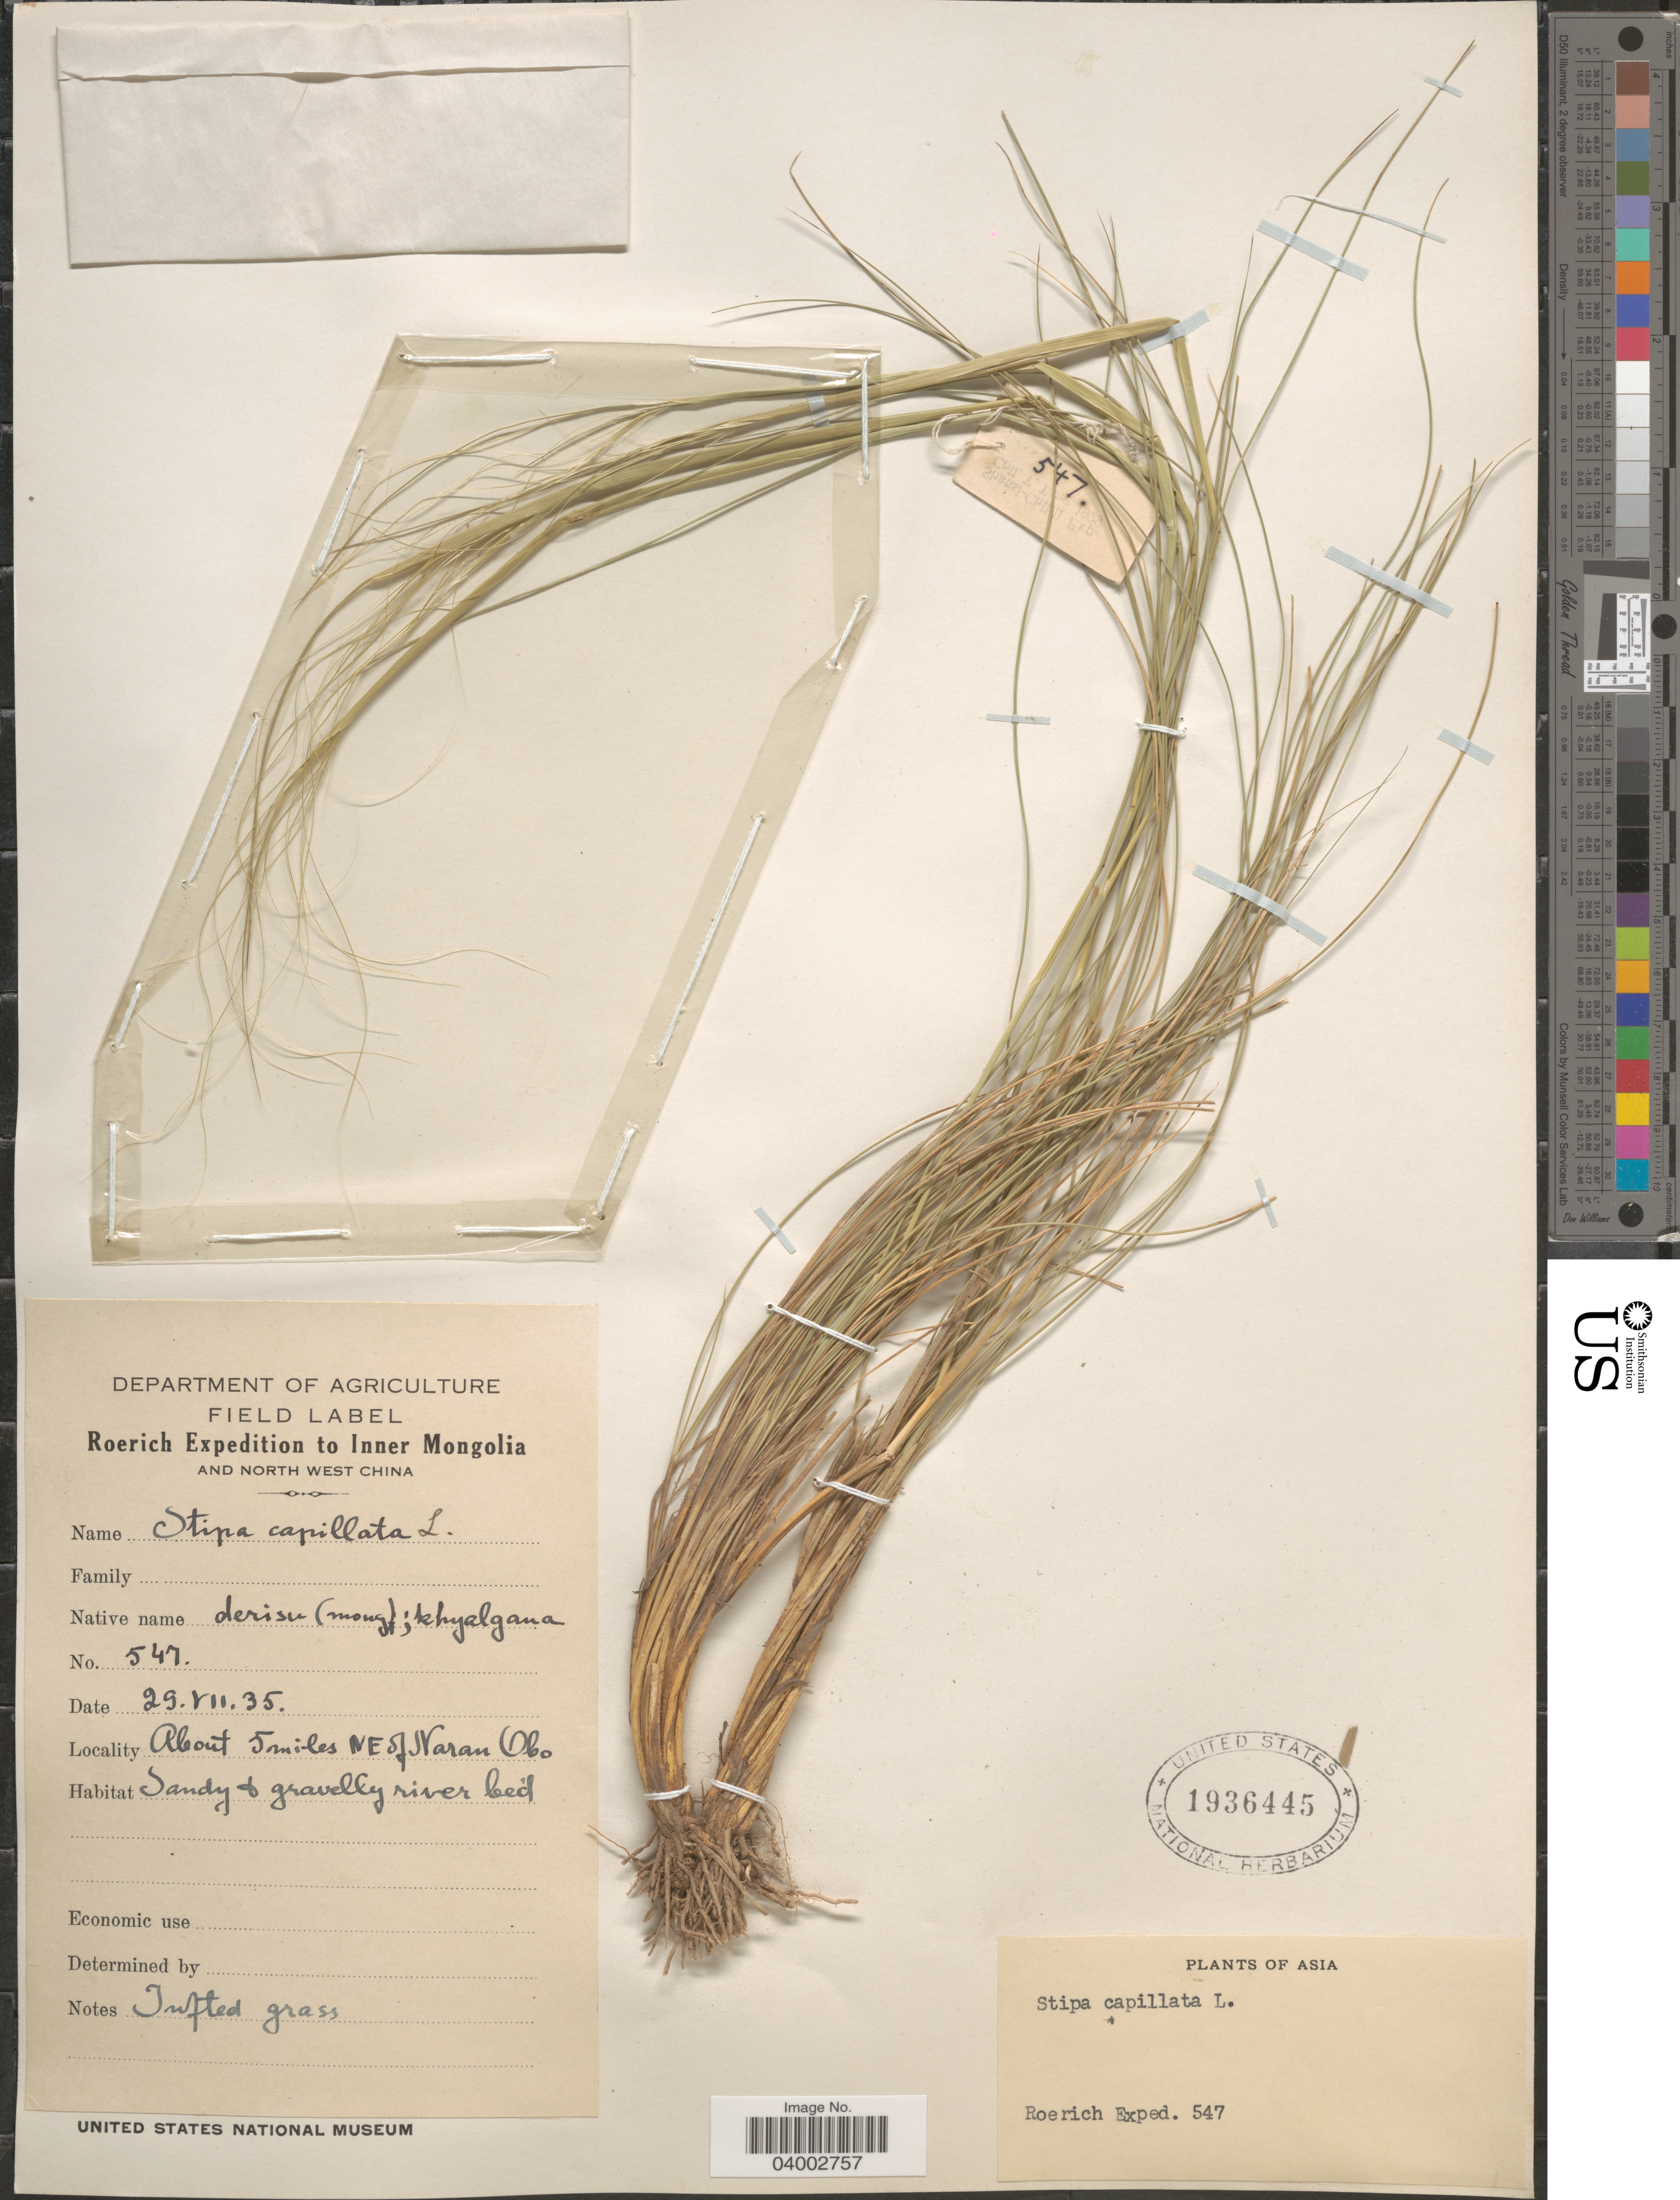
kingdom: Plantae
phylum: Tracheophyta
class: Liliopsida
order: Poales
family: Poaceae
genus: Stipa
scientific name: Stipa capillata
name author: L.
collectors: Roerich Expedition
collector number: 547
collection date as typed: Transcribed d/m/y: 29/7/35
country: China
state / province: Nei Monggol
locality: Inner Mongolia and North West China. About 5 miles NE of Naran Obo.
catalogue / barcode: US 1936445